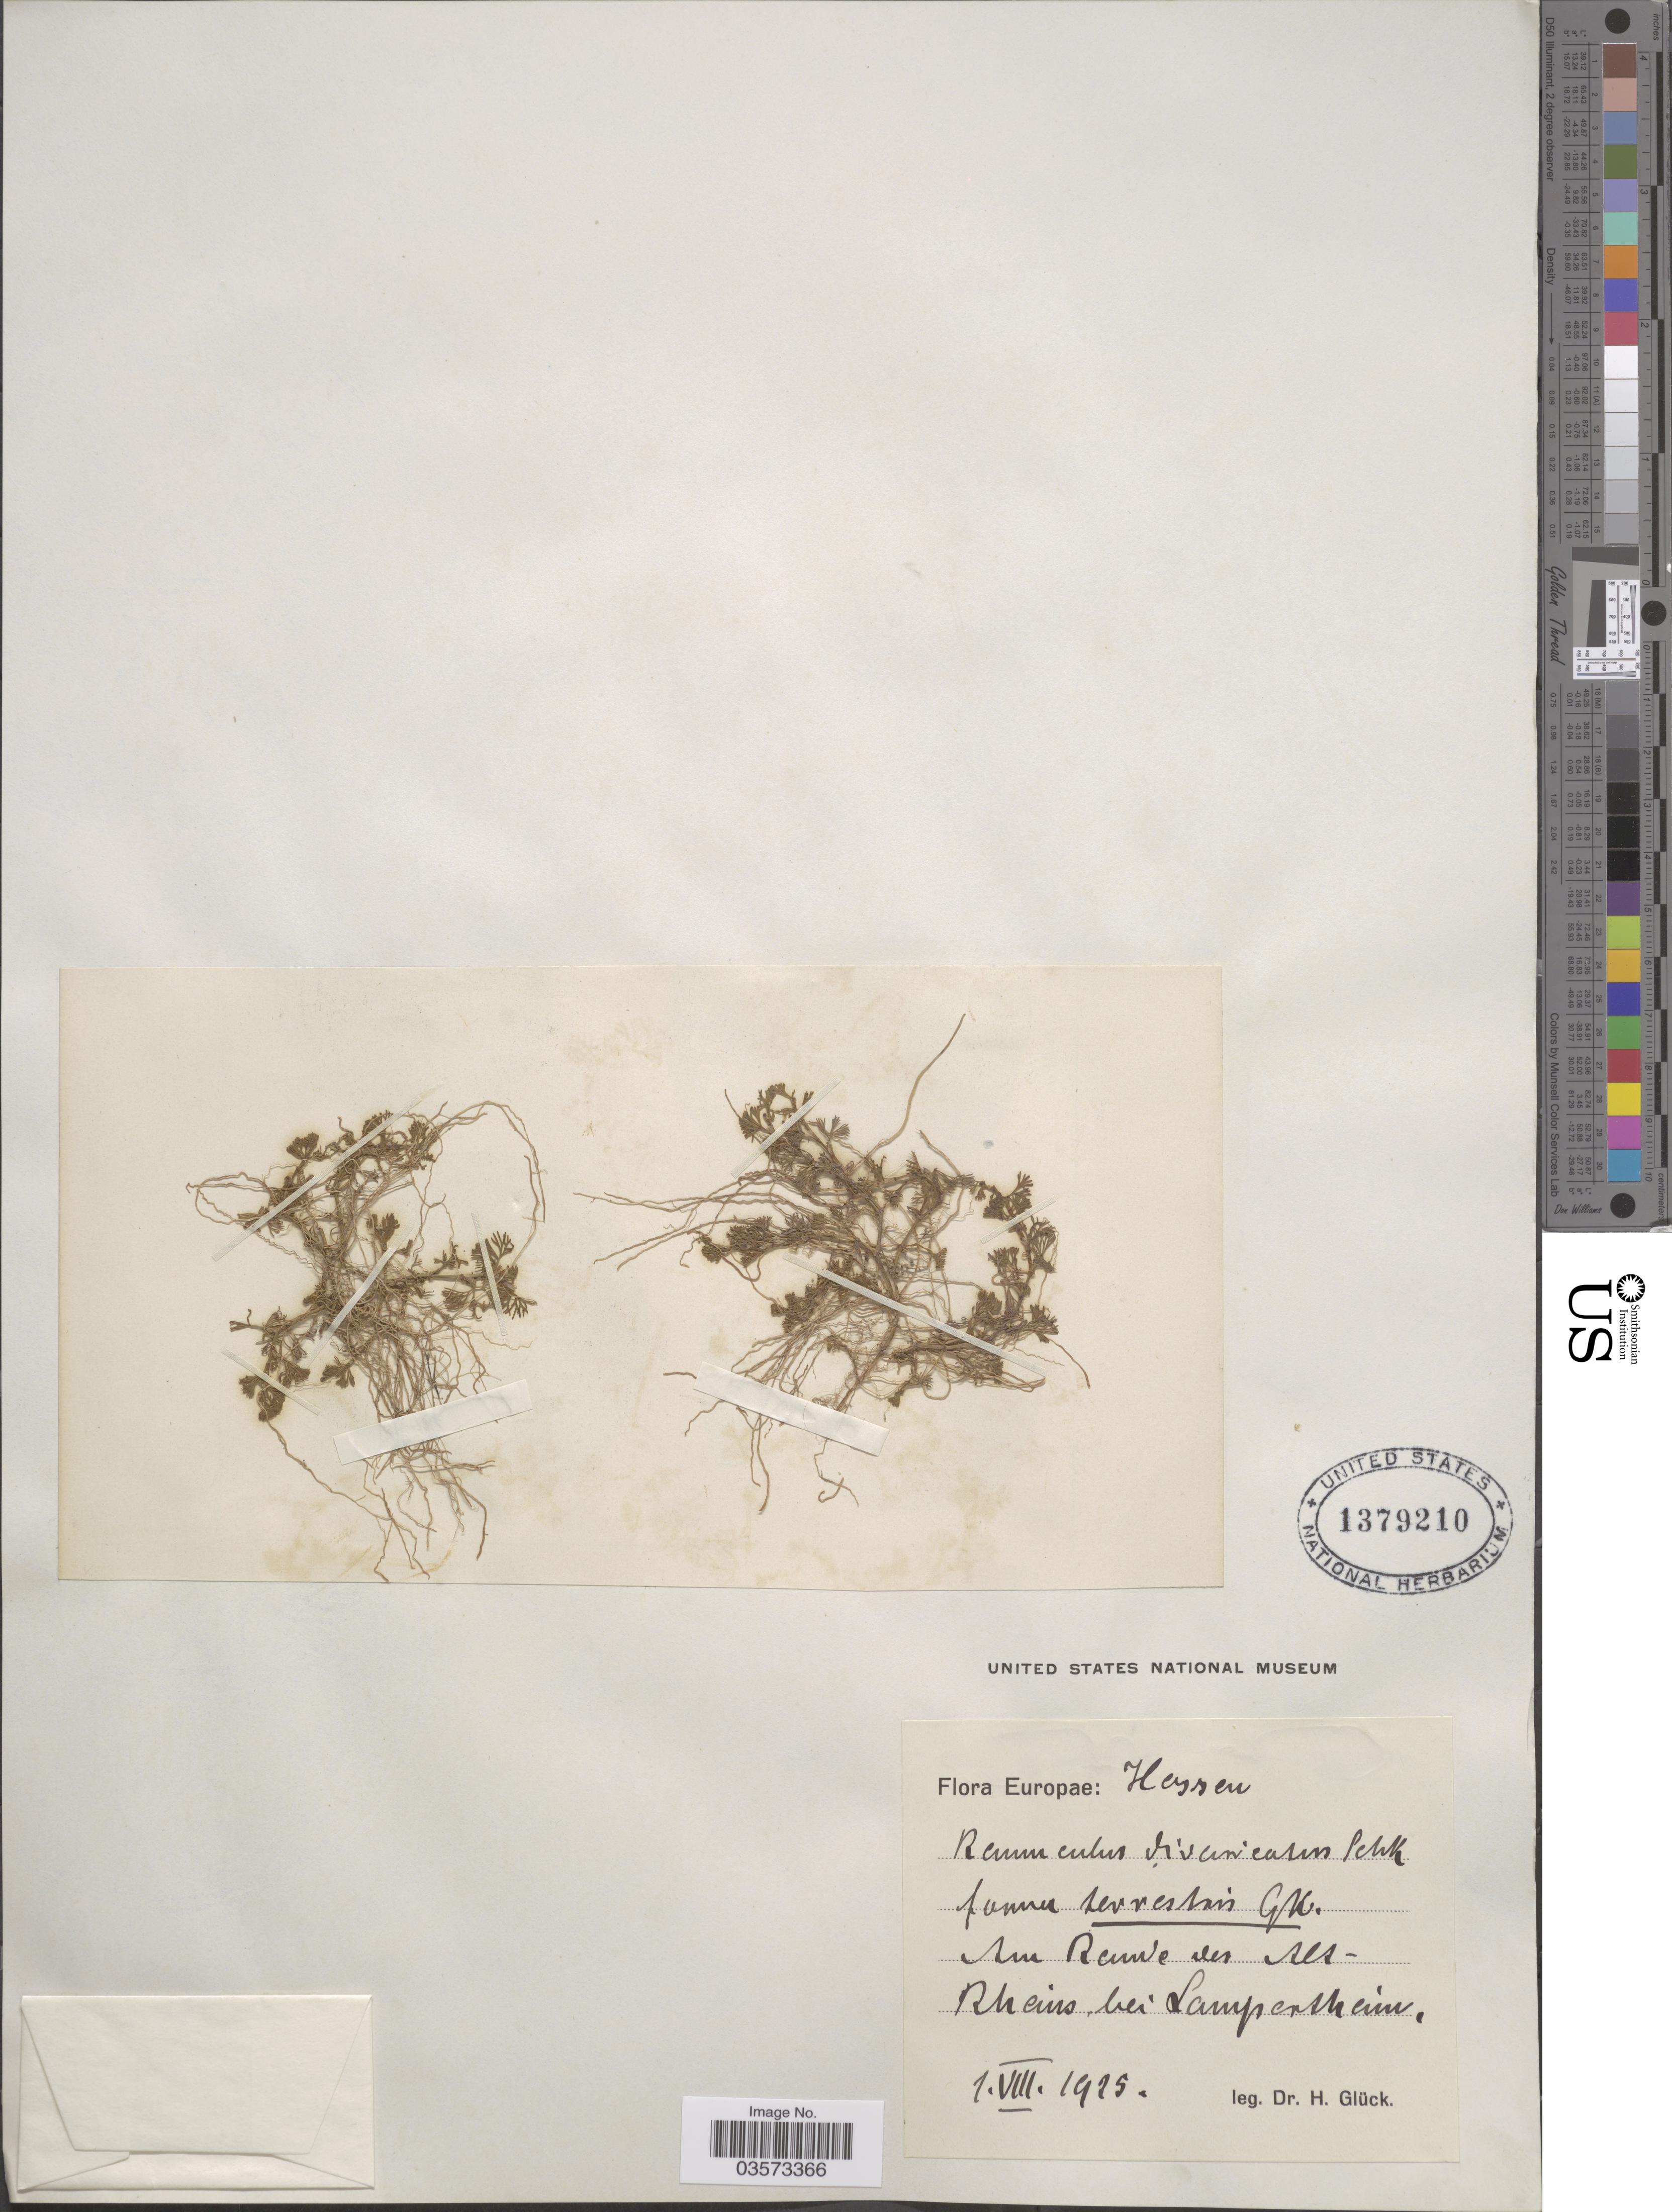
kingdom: Plantae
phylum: Tracheophyta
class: Magnoliopsida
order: Ranunculales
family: Ranunculaceae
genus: Ranunculus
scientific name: Ranunculus trichophyllus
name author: Chaix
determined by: Strong, Mark T., (BOT), Smithsonian Institution - National Museum of Natural History (UNITED STATES)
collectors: H. Glück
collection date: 1925-08-01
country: Germany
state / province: Hesse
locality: Am Reinve des Als-Rheins bei Lampersheim.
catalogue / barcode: US 1379210